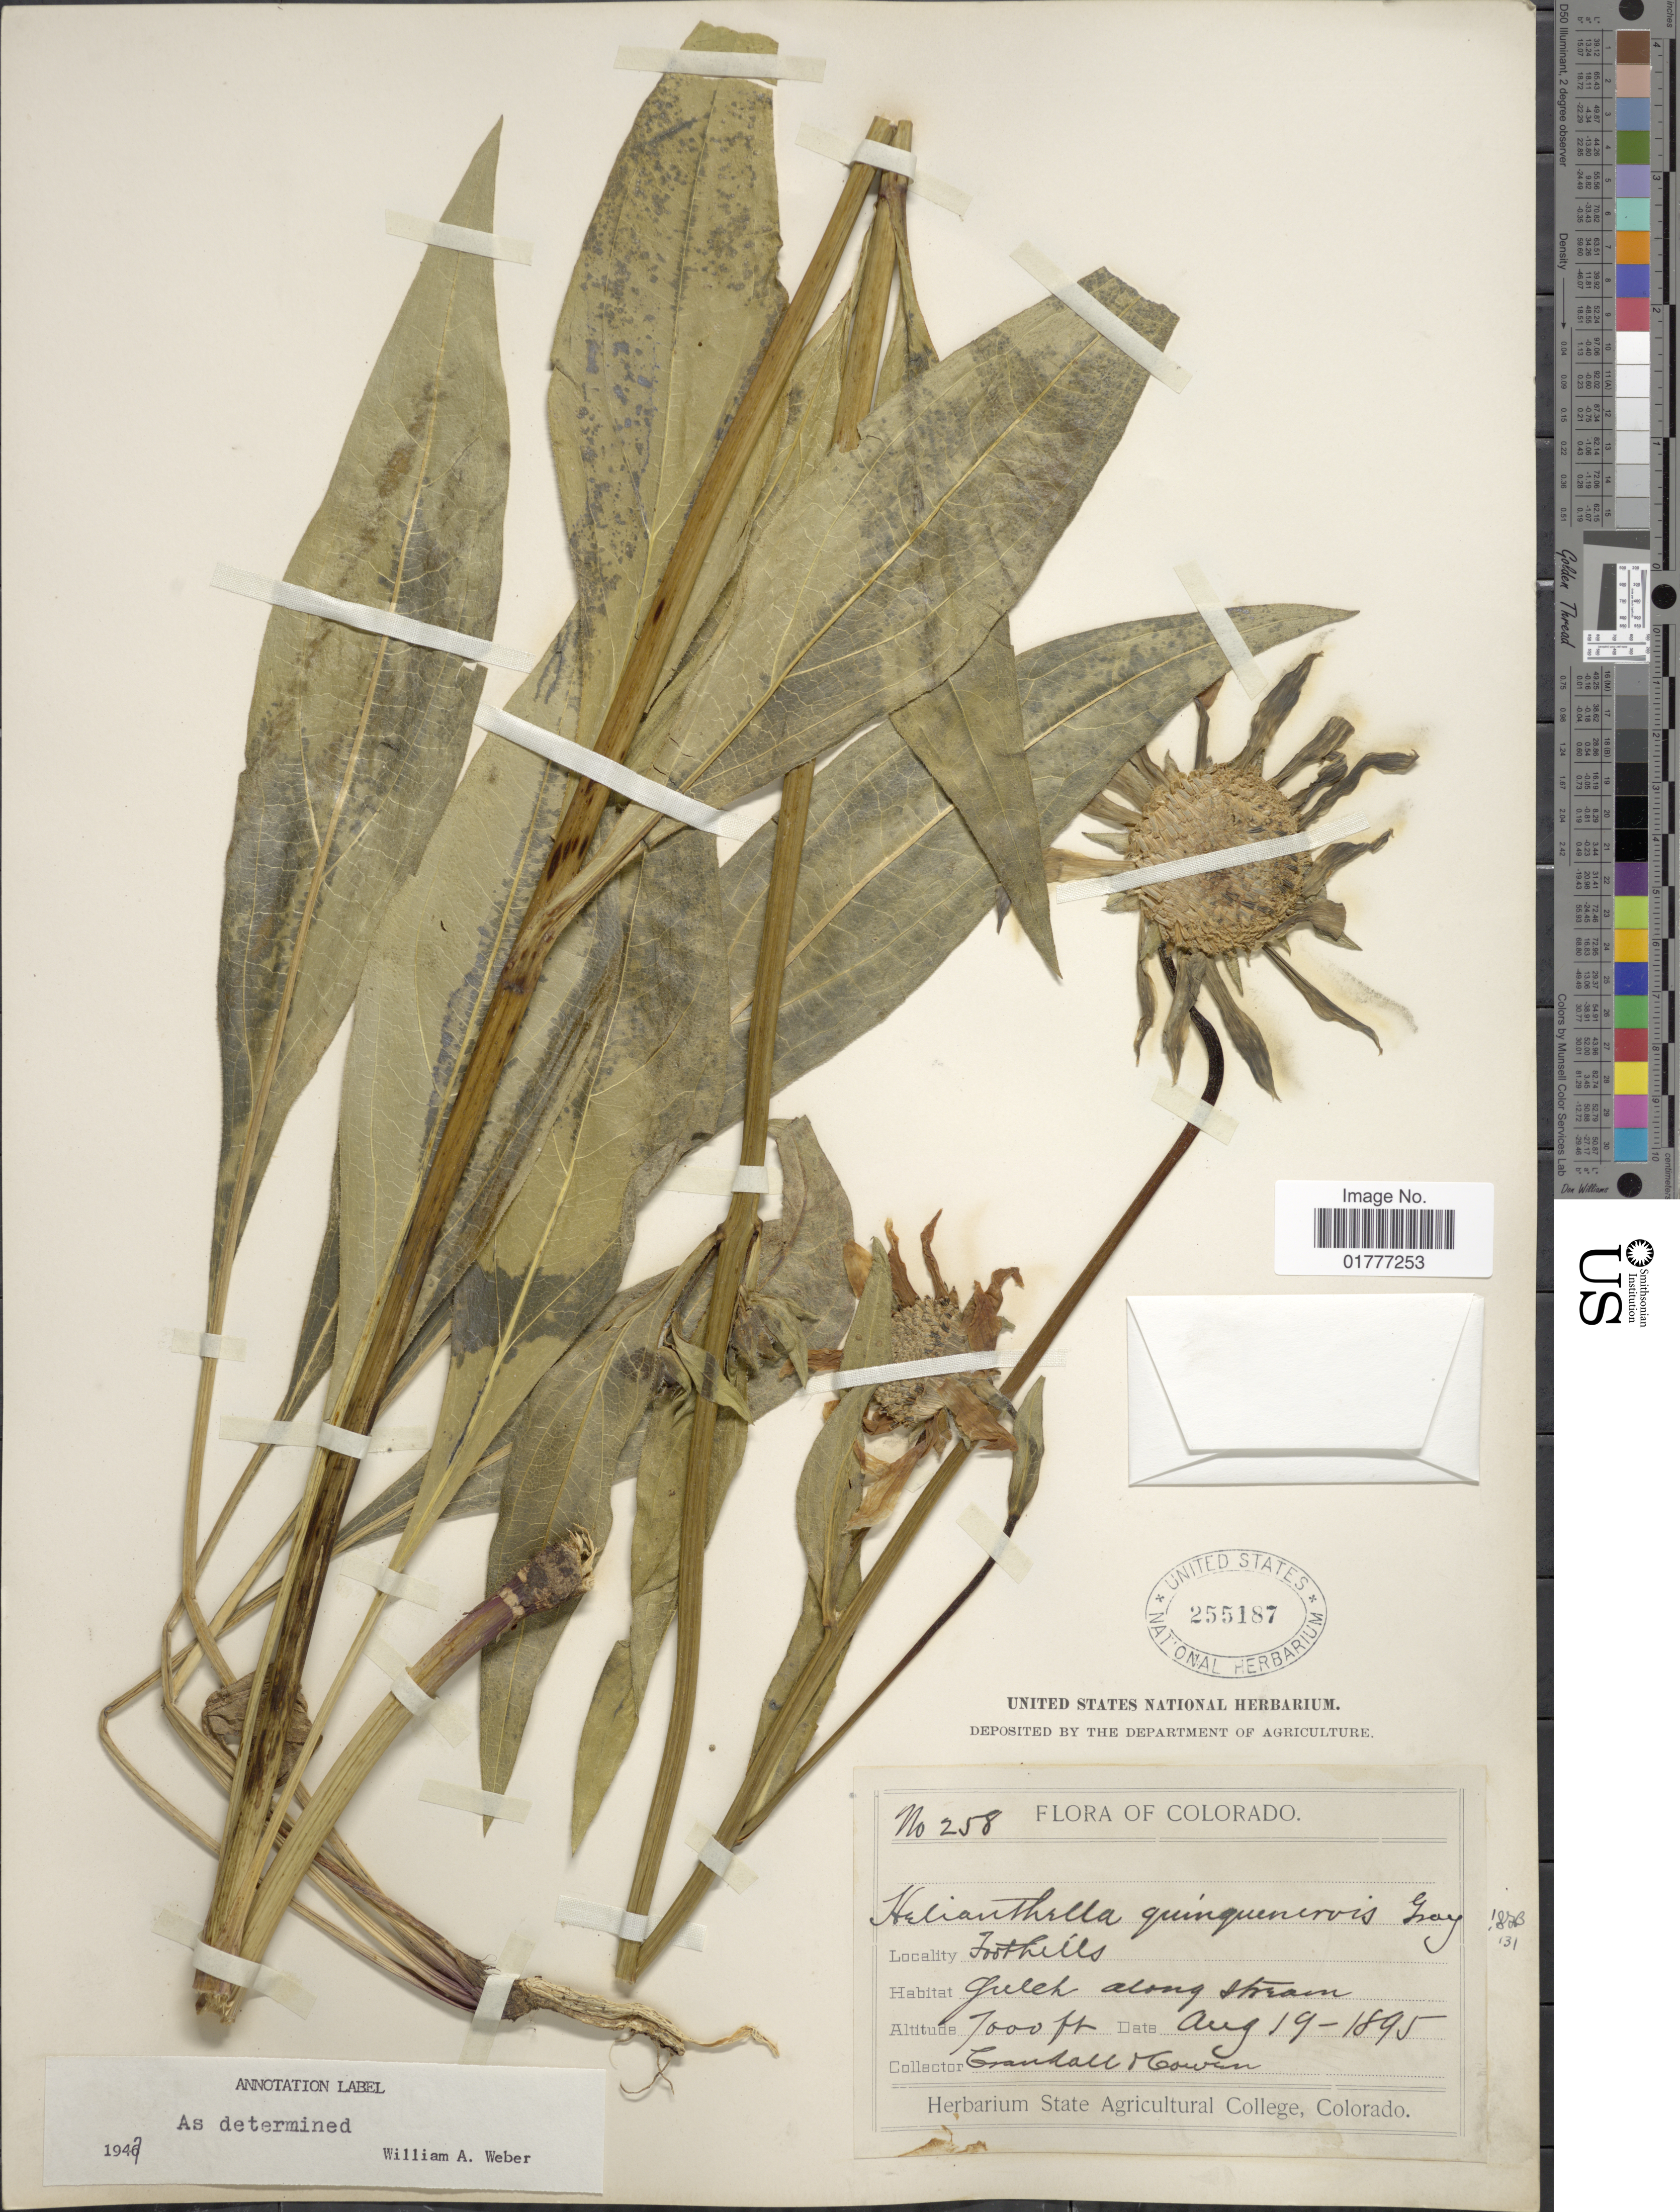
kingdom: Plantae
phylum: Tracheophyta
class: Magnoliopsida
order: Asterales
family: Asteraceae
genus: Helianthella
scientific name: Helianthella quinquenervis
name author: (Hook.) A. Gray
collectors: -. Crandall & -. Cowen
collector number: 258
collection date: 1895-08-19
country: United States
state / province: Colorado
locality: Foothills, Gulch along stream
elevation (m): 2134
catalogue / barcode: US 255187